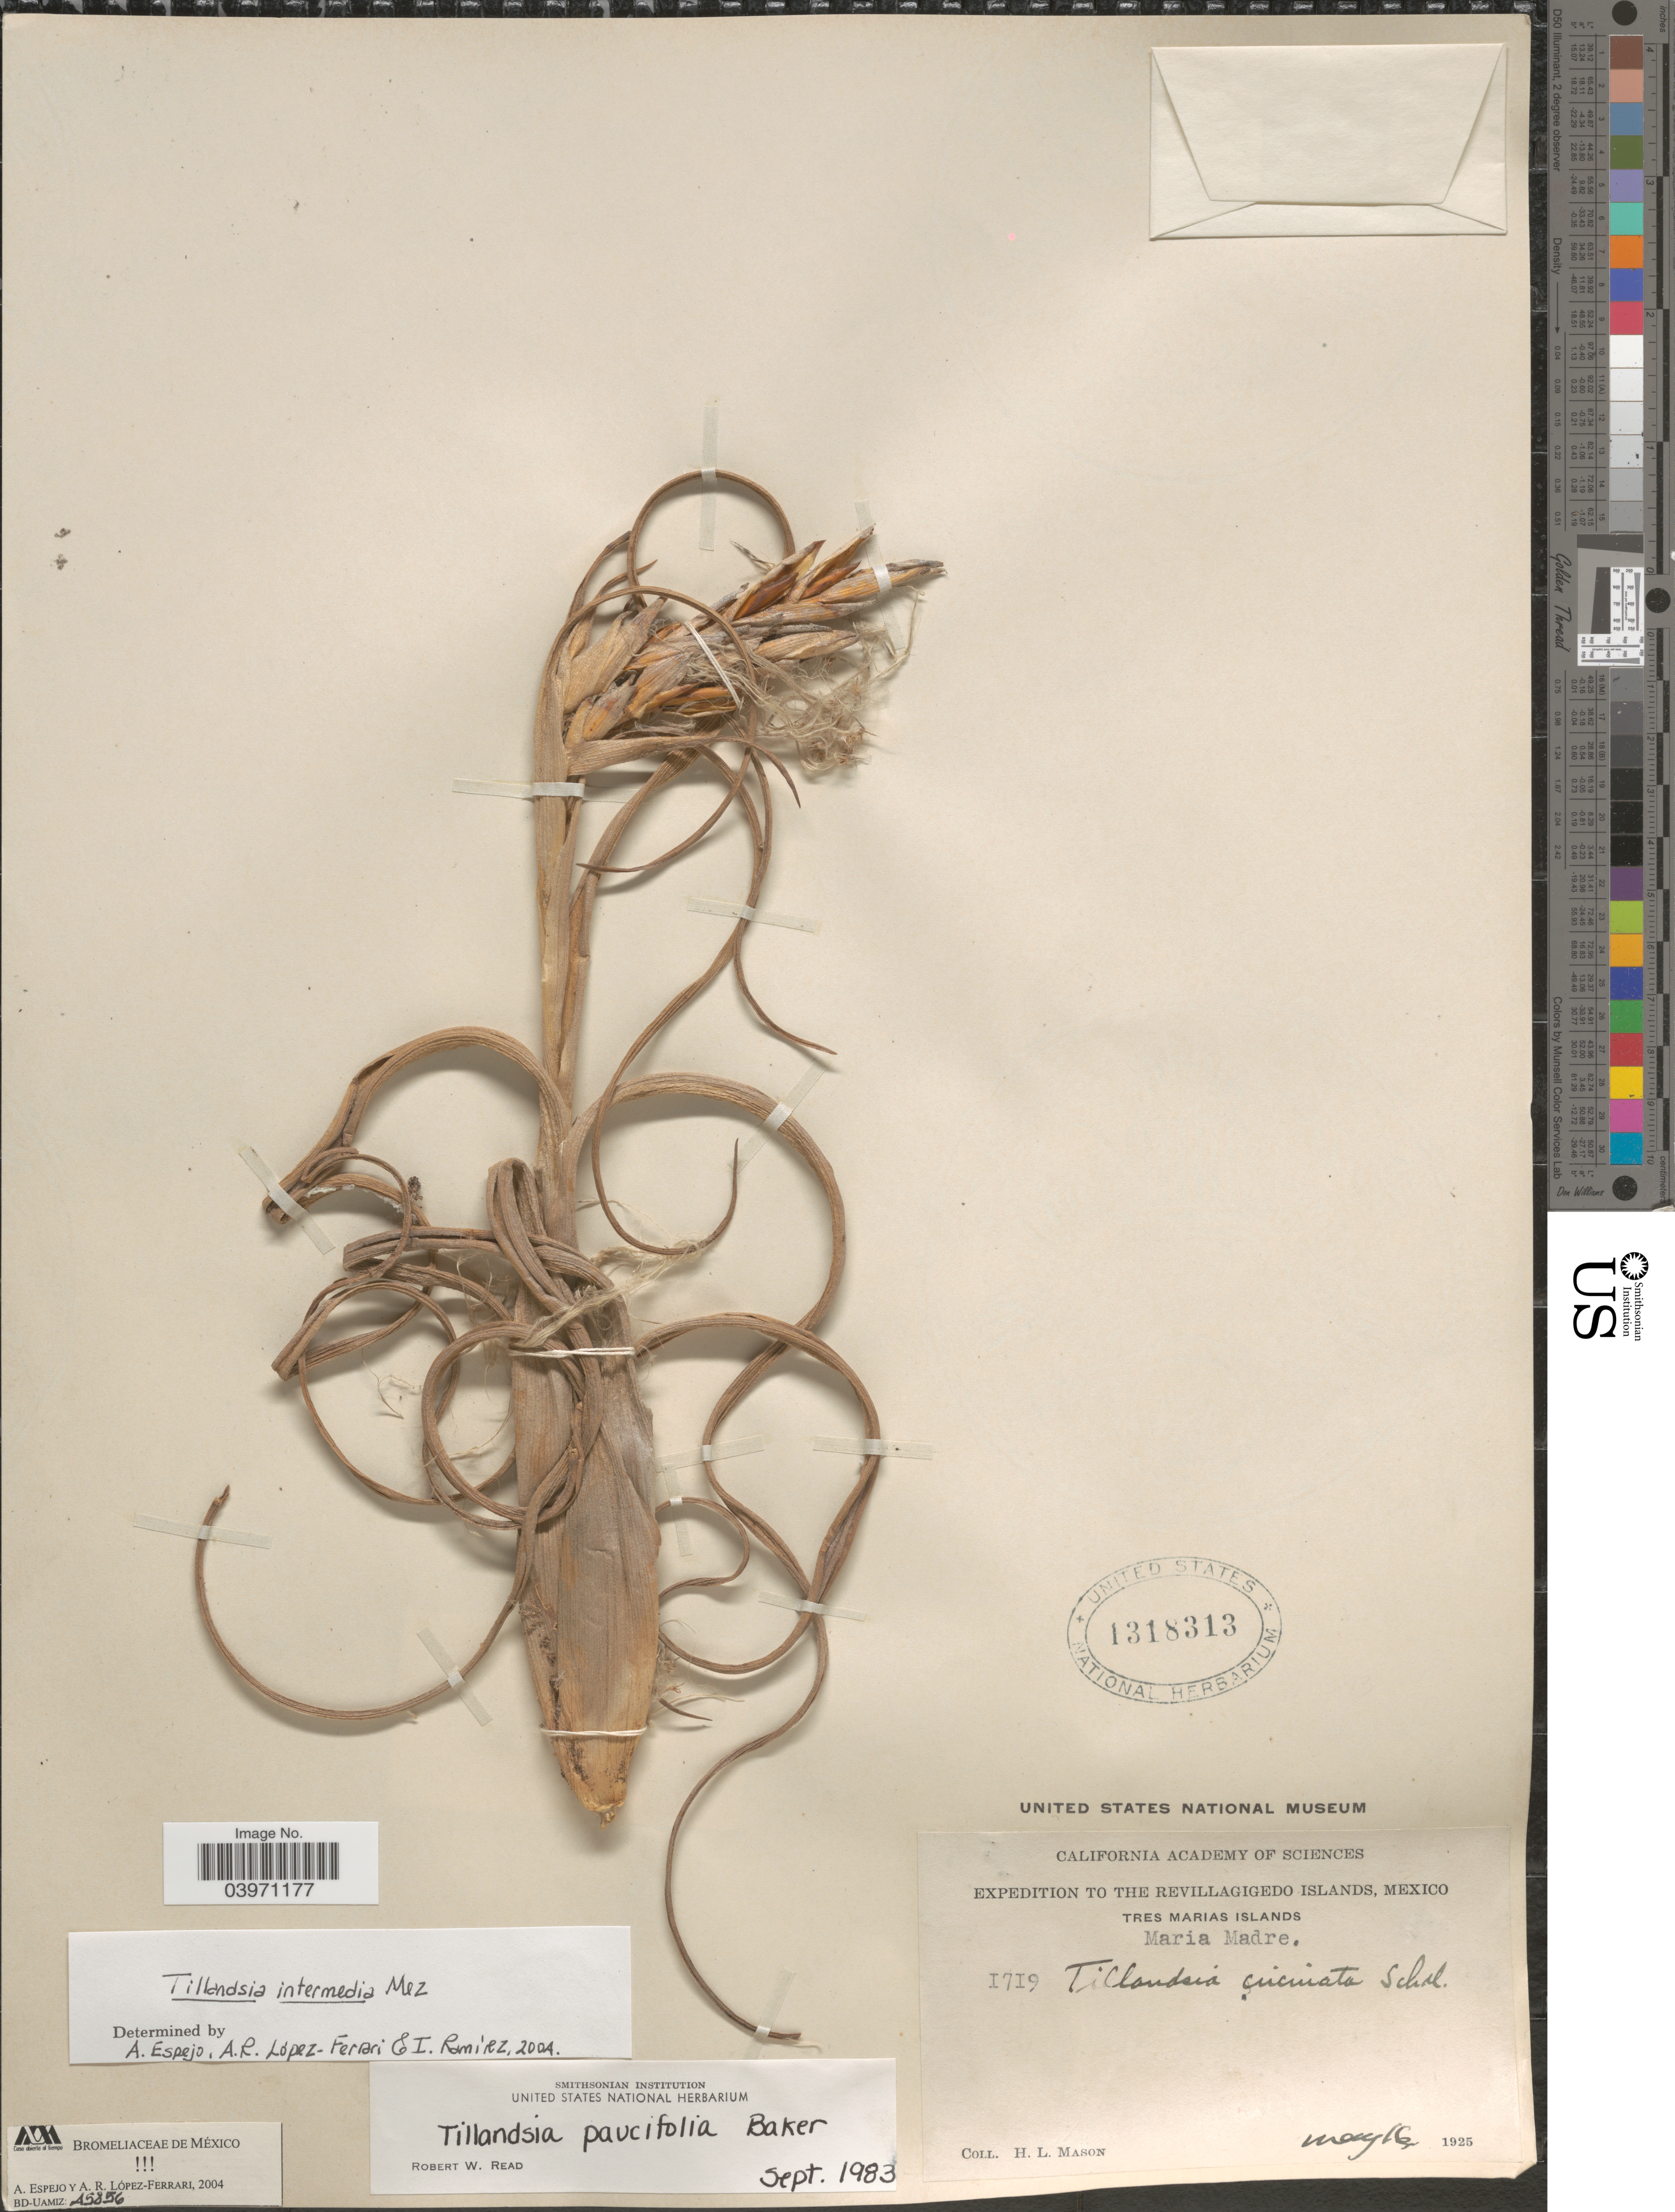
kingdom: Plantae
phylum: Tracheophyta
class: Liliopsida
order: Poales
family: Bromeliaceae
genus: Tillandsia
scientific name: Tillandsia intermedia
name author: Mez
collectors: H. L. Mason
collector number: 1719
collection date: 1925-05-16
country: Mexico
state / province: Nayarit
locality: The Revillagigedo Islands. Tres Marias Islands. Maria Madre.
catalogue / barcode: US 1318313